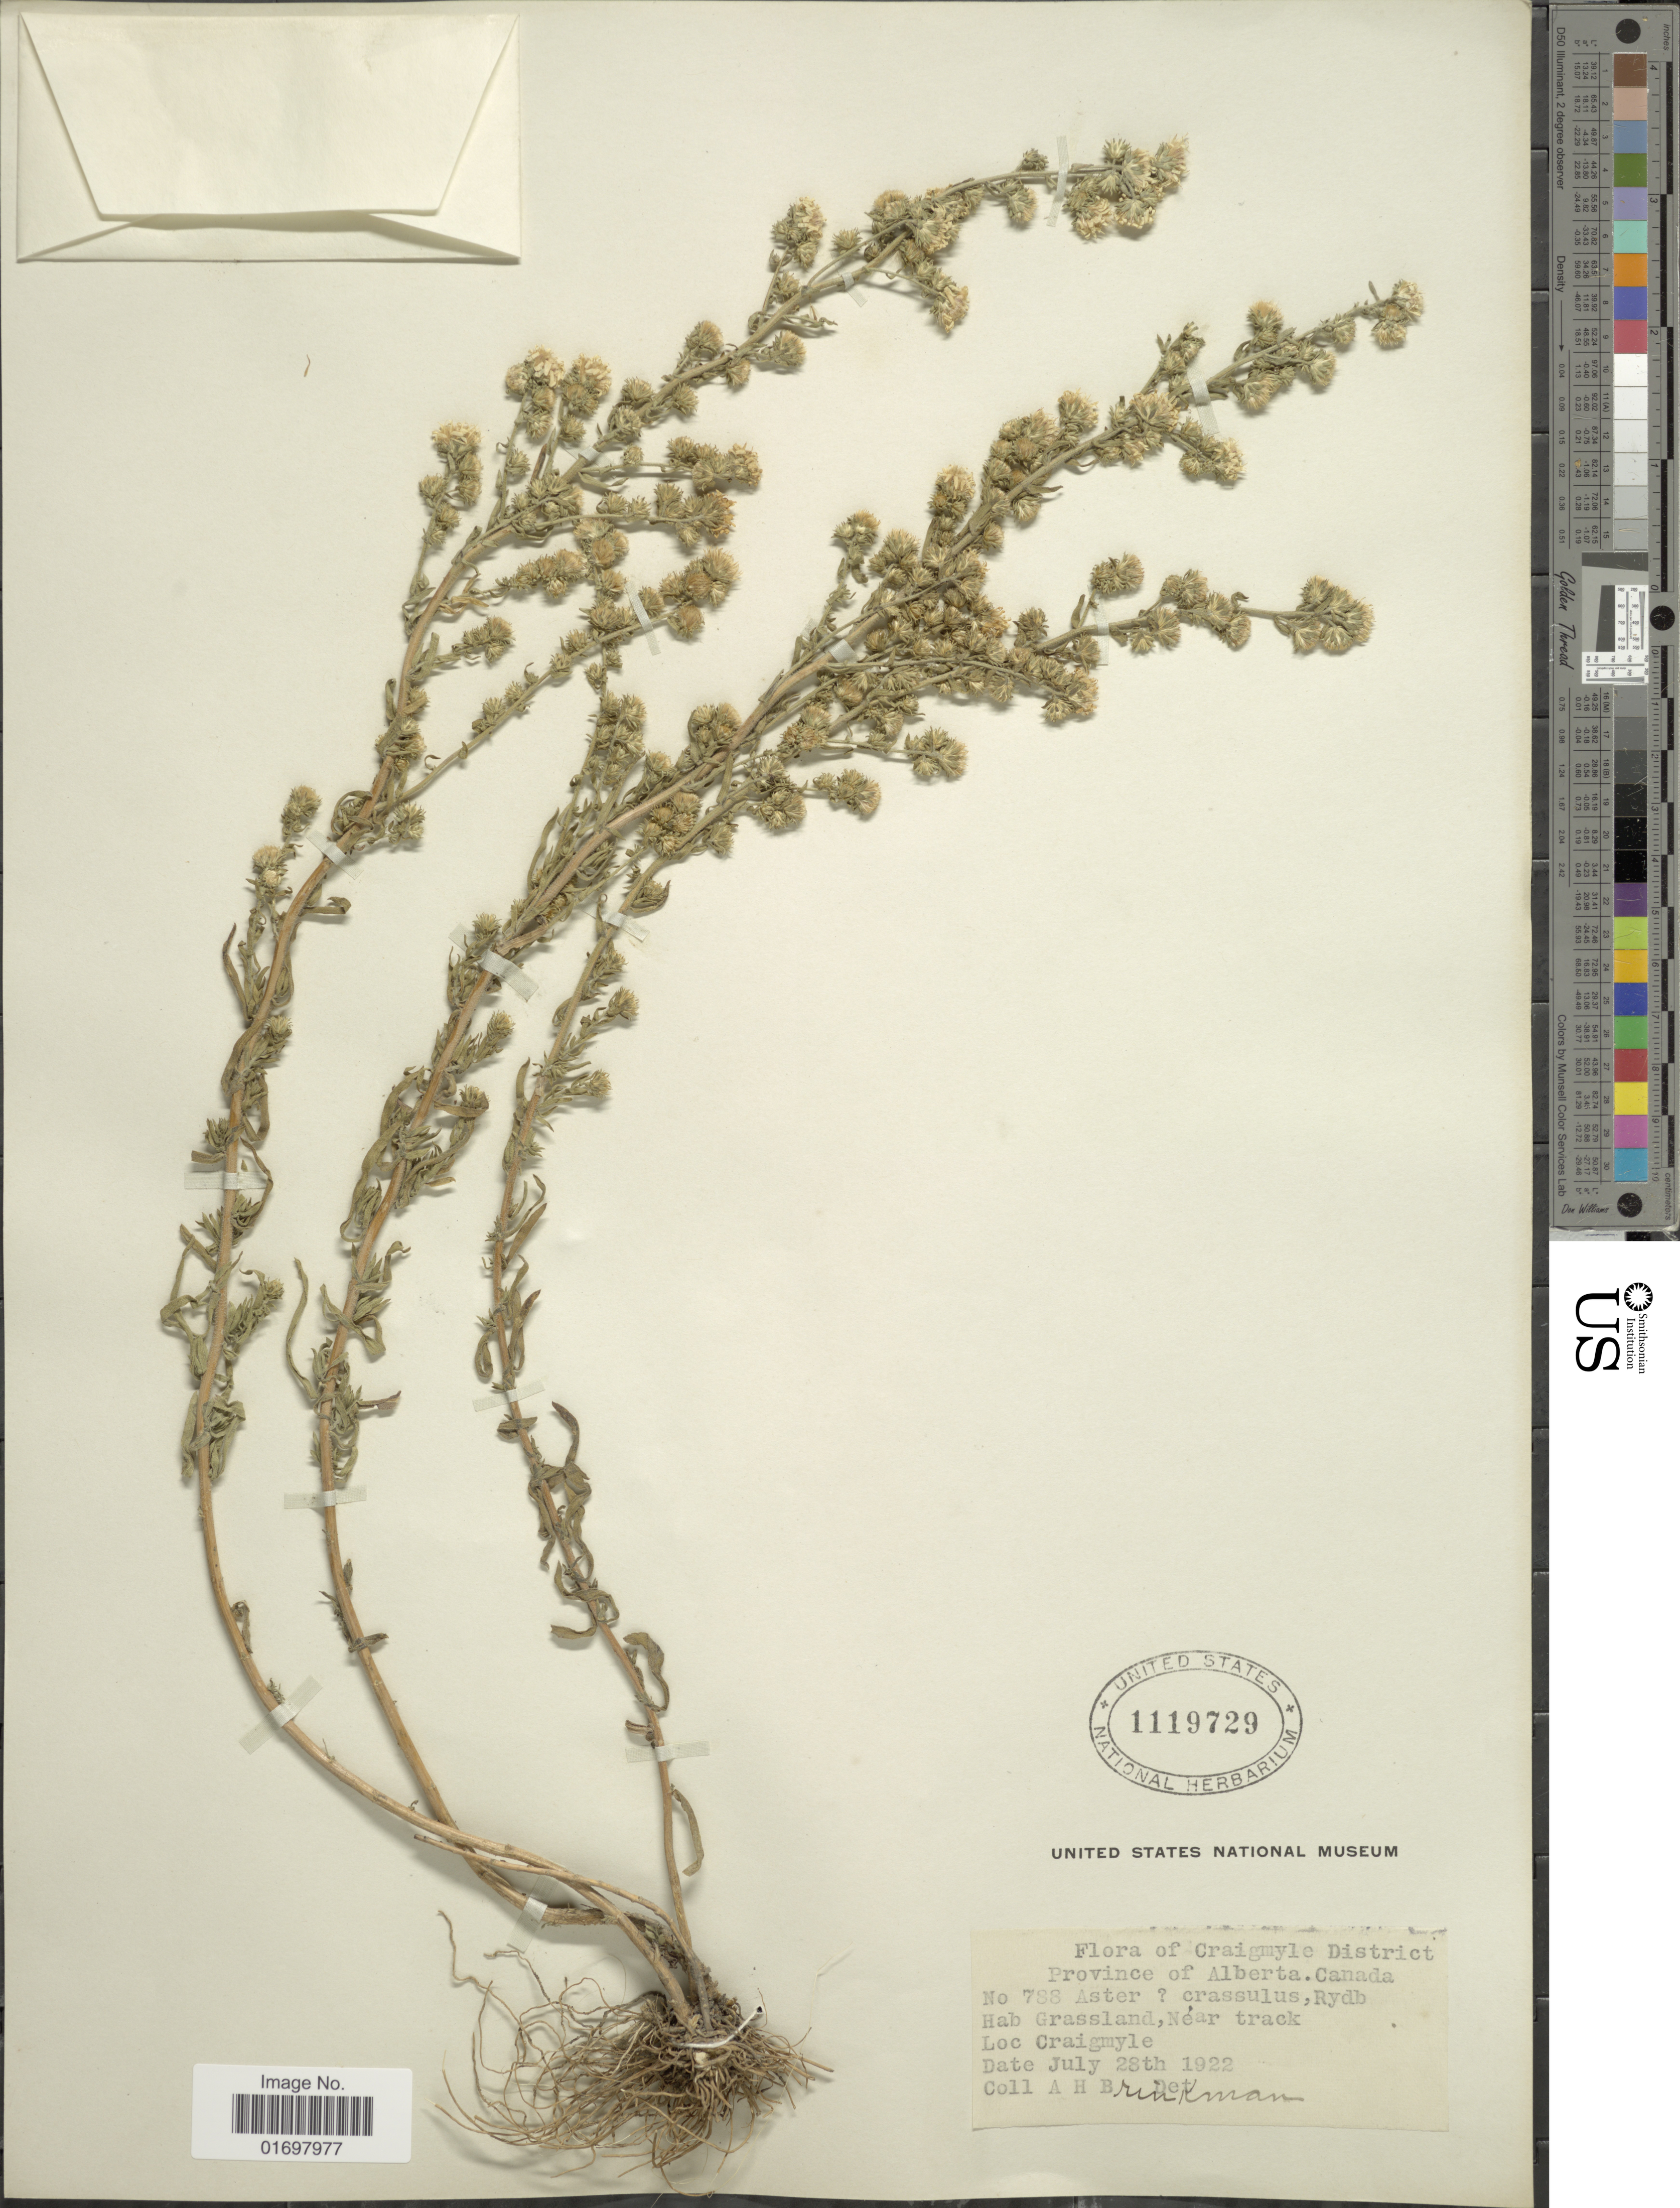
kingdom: Plantae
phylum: Tracheophyta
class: Magnoliopsida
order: Asterales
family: Asteraceae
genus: Symphyotrichum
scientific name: Symphyotrichum falcatum var. commutatum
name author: (Torr. & A. Gray) G.L. Nesom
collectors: A. Brinkman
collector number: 788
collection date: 1922-07-28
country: Canada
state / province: Alberta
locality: Craigmyle Districtm Province of Alberta, Canada. Near track Craigmyle.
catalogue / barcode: US 1119729